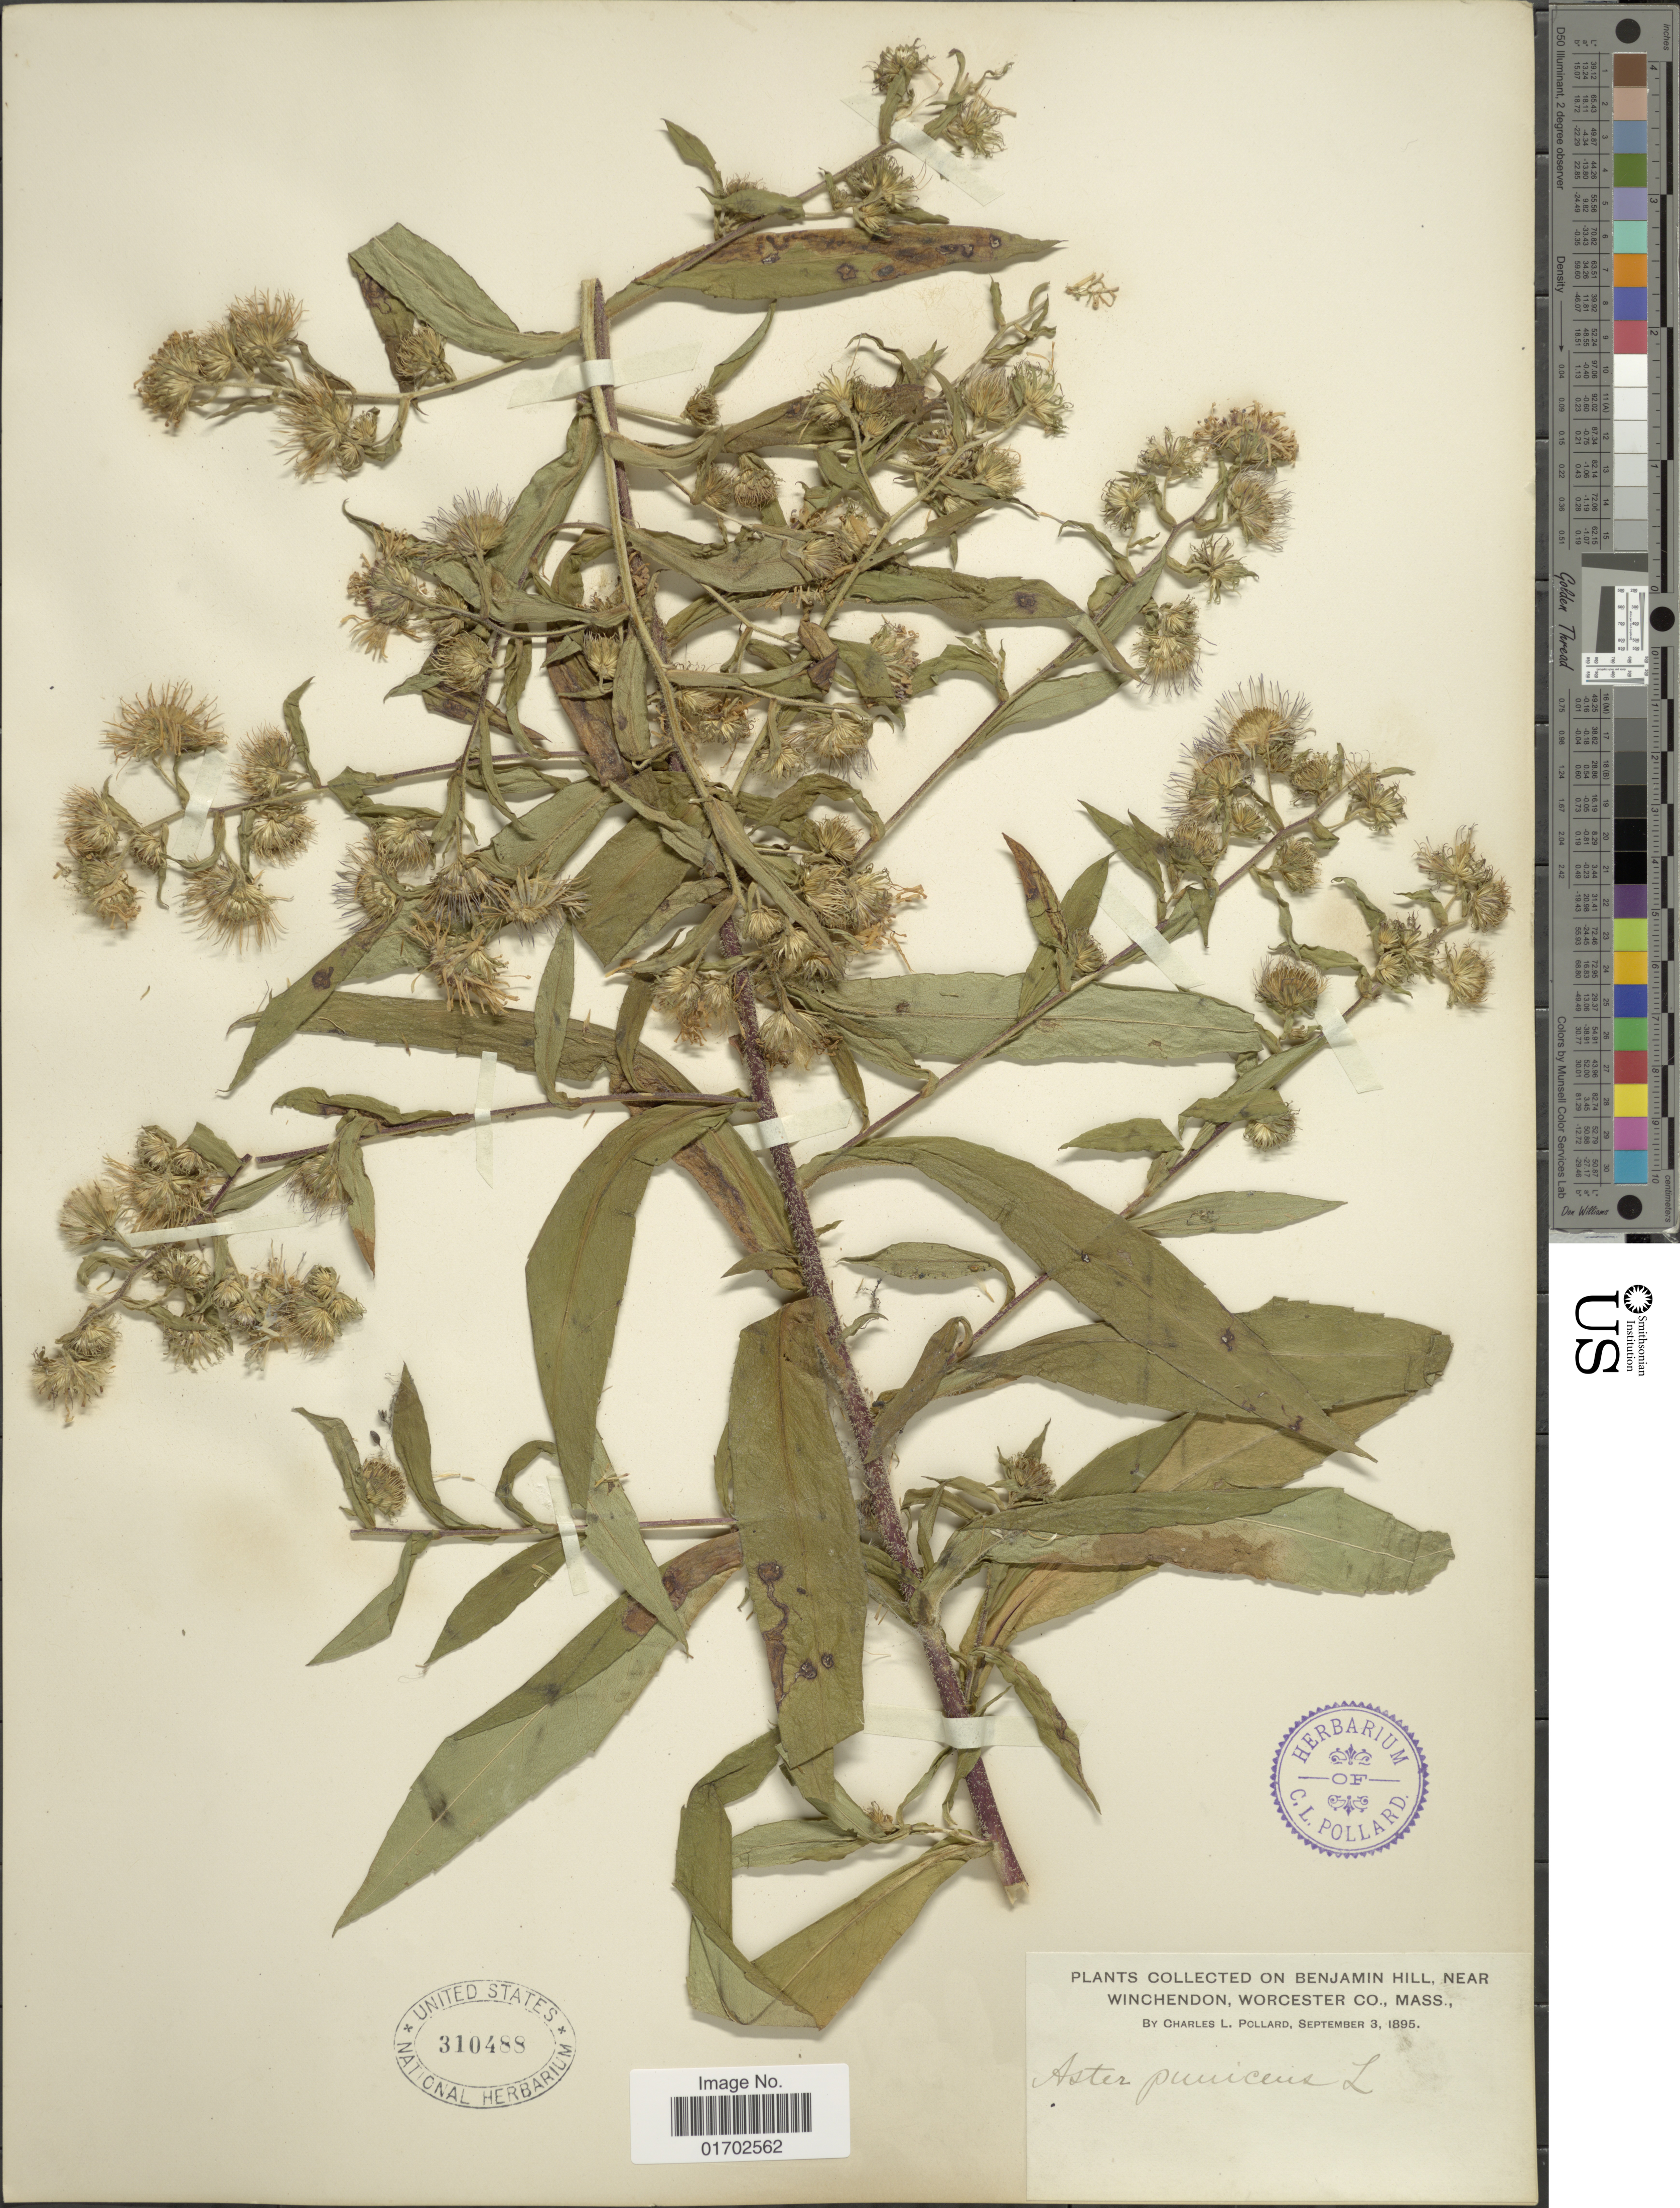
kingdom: Plantae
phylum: Tracheophyta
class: Magnoliopsida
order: Asterales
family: Asteraceae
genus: Symphyotrichum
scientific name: Symphyotrichum puniceum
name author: (L.) Á. Löve & D. Löve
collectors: C. L. Pollard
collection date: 1895-09-03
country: United States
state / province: Massachusetts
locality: On Benjamin Hill, near Winchendon, Worcester Co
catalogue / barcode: US 310488